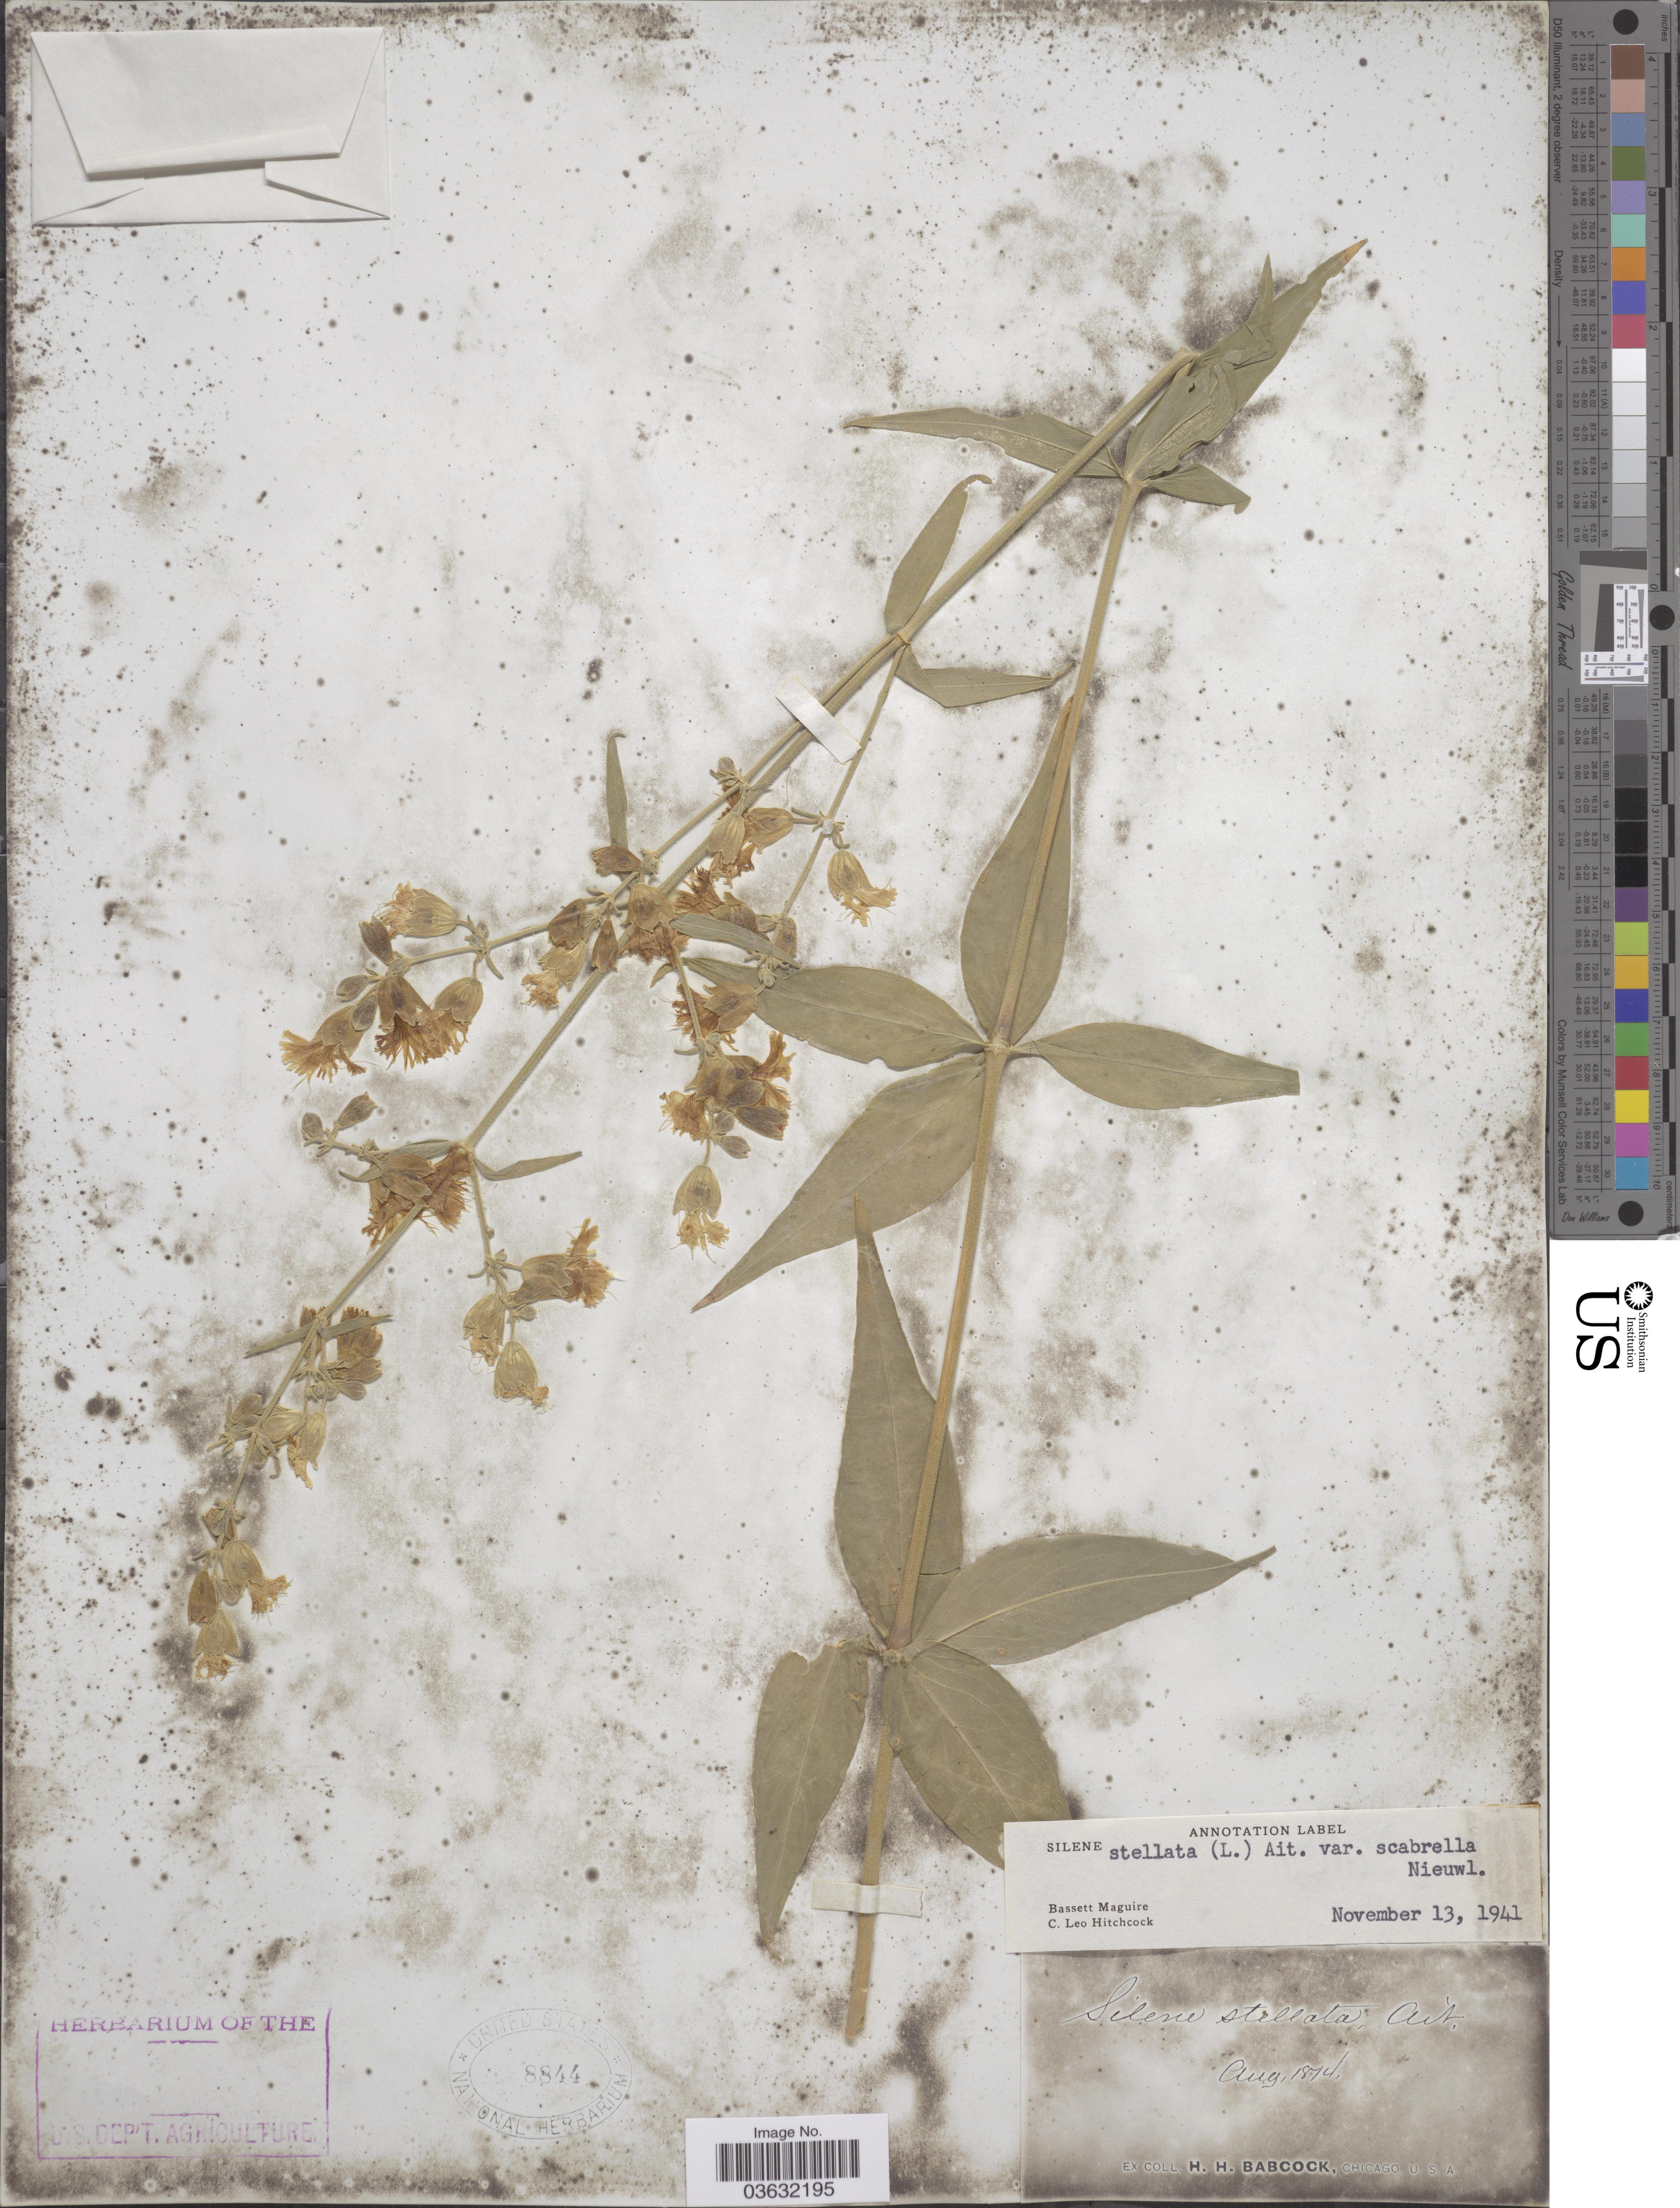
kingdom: Plantae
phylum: Tracheophyta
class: Magnoliopsida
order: Caryophyllales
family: Caryophyllaceae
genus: Silene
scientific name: Silene stellata var. scabrella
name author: (Nieuwl.) E.J. Palmer & Steyerm.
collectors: H. Babcock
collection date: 1874-08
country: United States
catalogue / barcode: US 8844